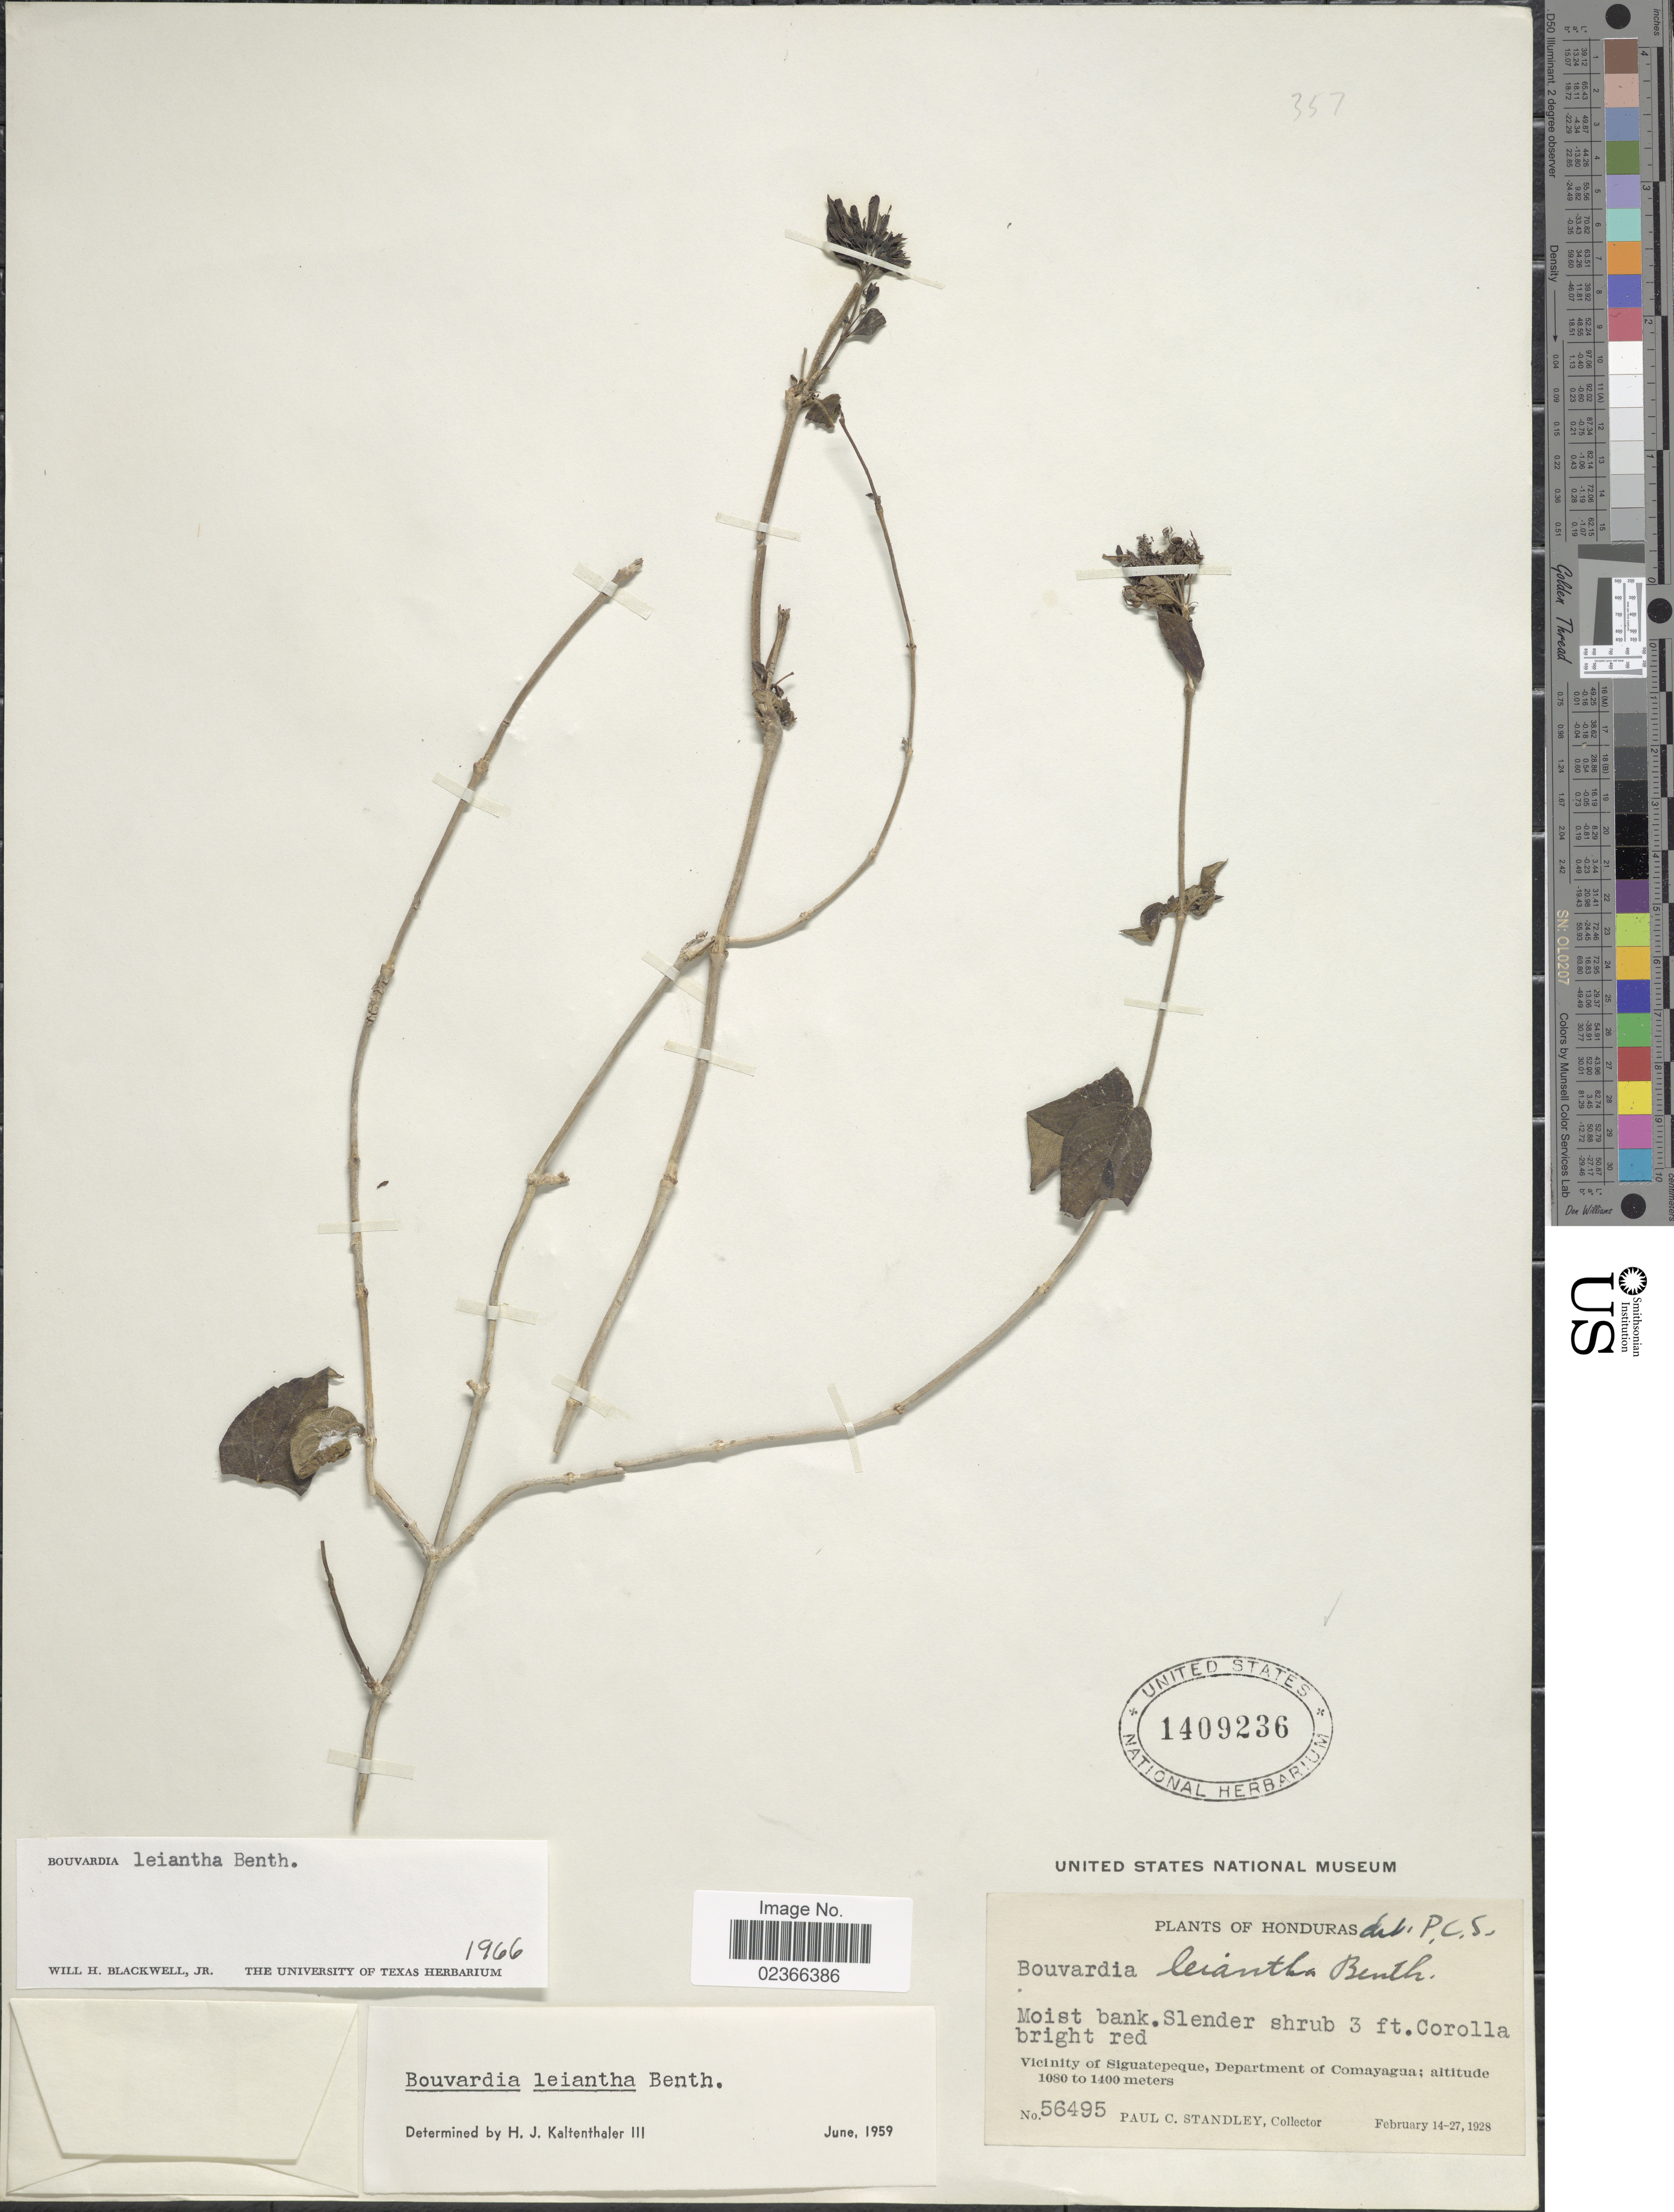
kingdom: Plantae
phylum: Tracheophyta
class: Magnoliopsida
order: Gentianales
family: Rubiaceae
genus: Bouvardia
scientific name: Bouvardia leiantha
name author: Benth.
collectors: P. C. Standley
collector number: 56495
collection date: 1928-02-14/1928-02-27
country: Honduras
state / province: Comayagua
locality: Vicinity of Siguatepeque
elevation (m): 1080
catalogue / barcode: US 1409236